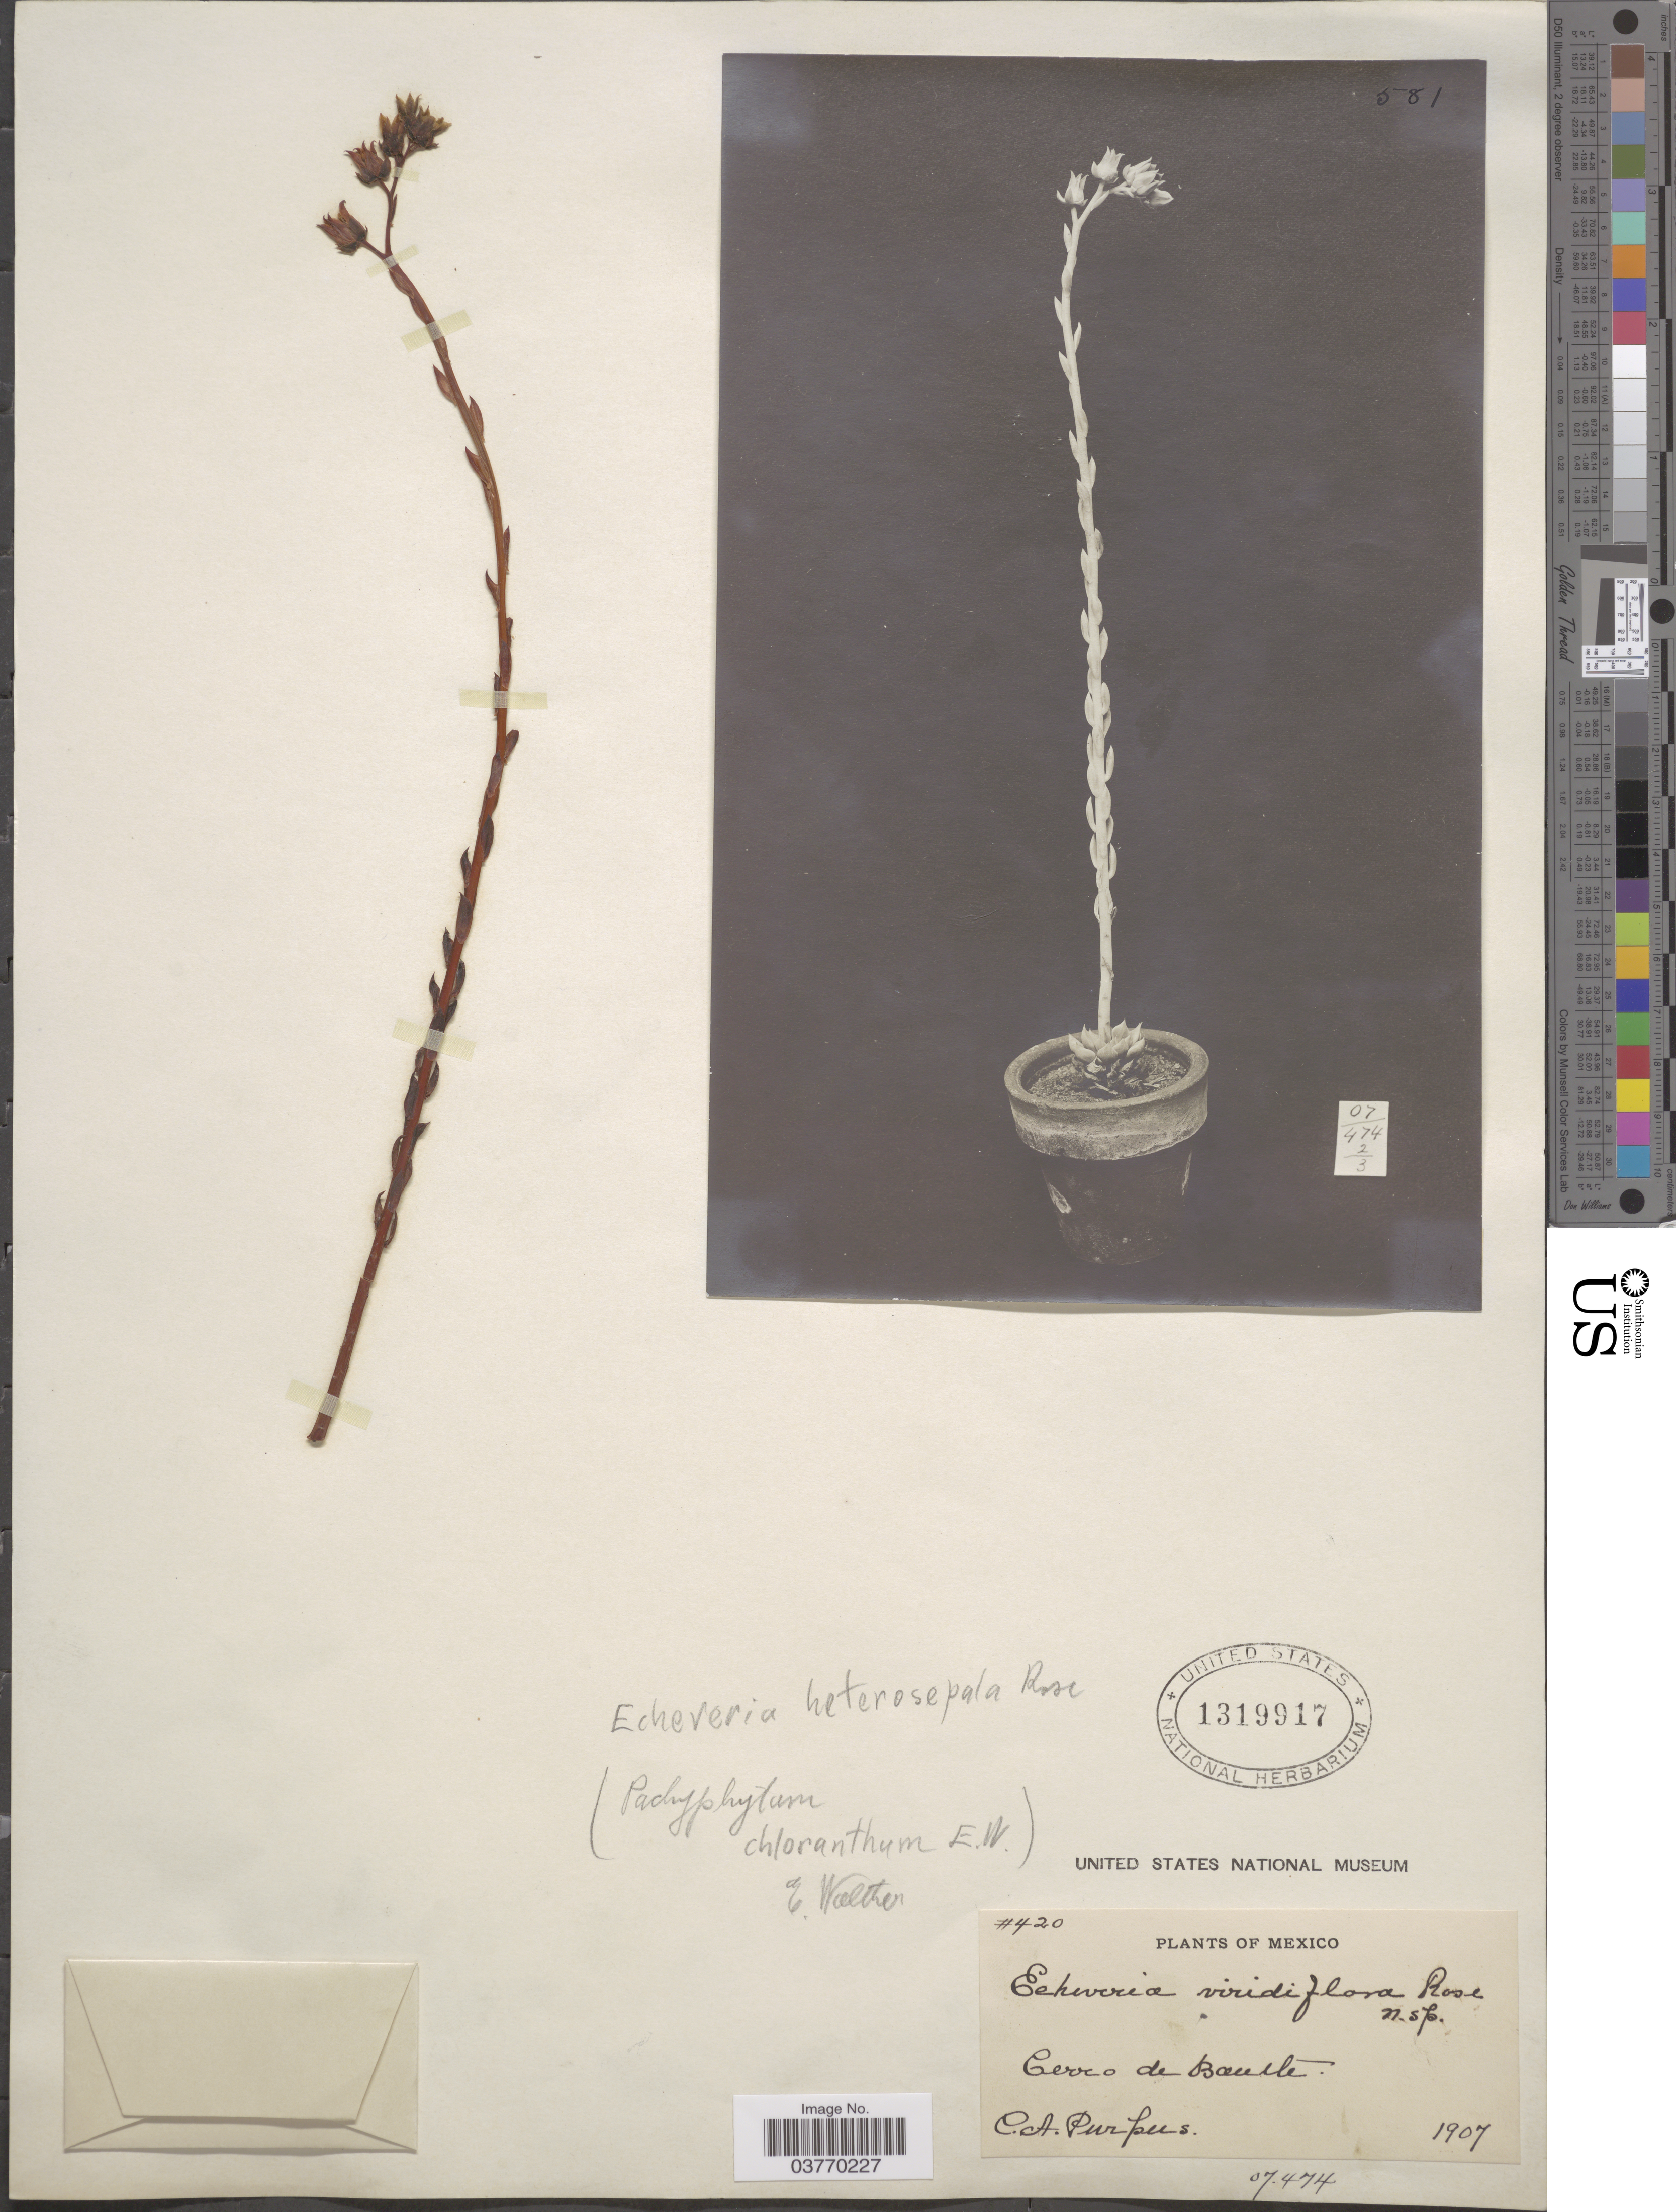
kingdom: Plantae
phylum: Tracheophyta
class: Magnoliopsida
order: Saxifragales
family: Crassulaceae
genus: Echeveria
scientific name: Echeveria heterosepala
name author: Rose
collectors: C. A. Purpus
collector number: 420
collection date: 1907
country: Mexico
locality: Cerro de Bantle*.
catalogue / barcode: US 1319917